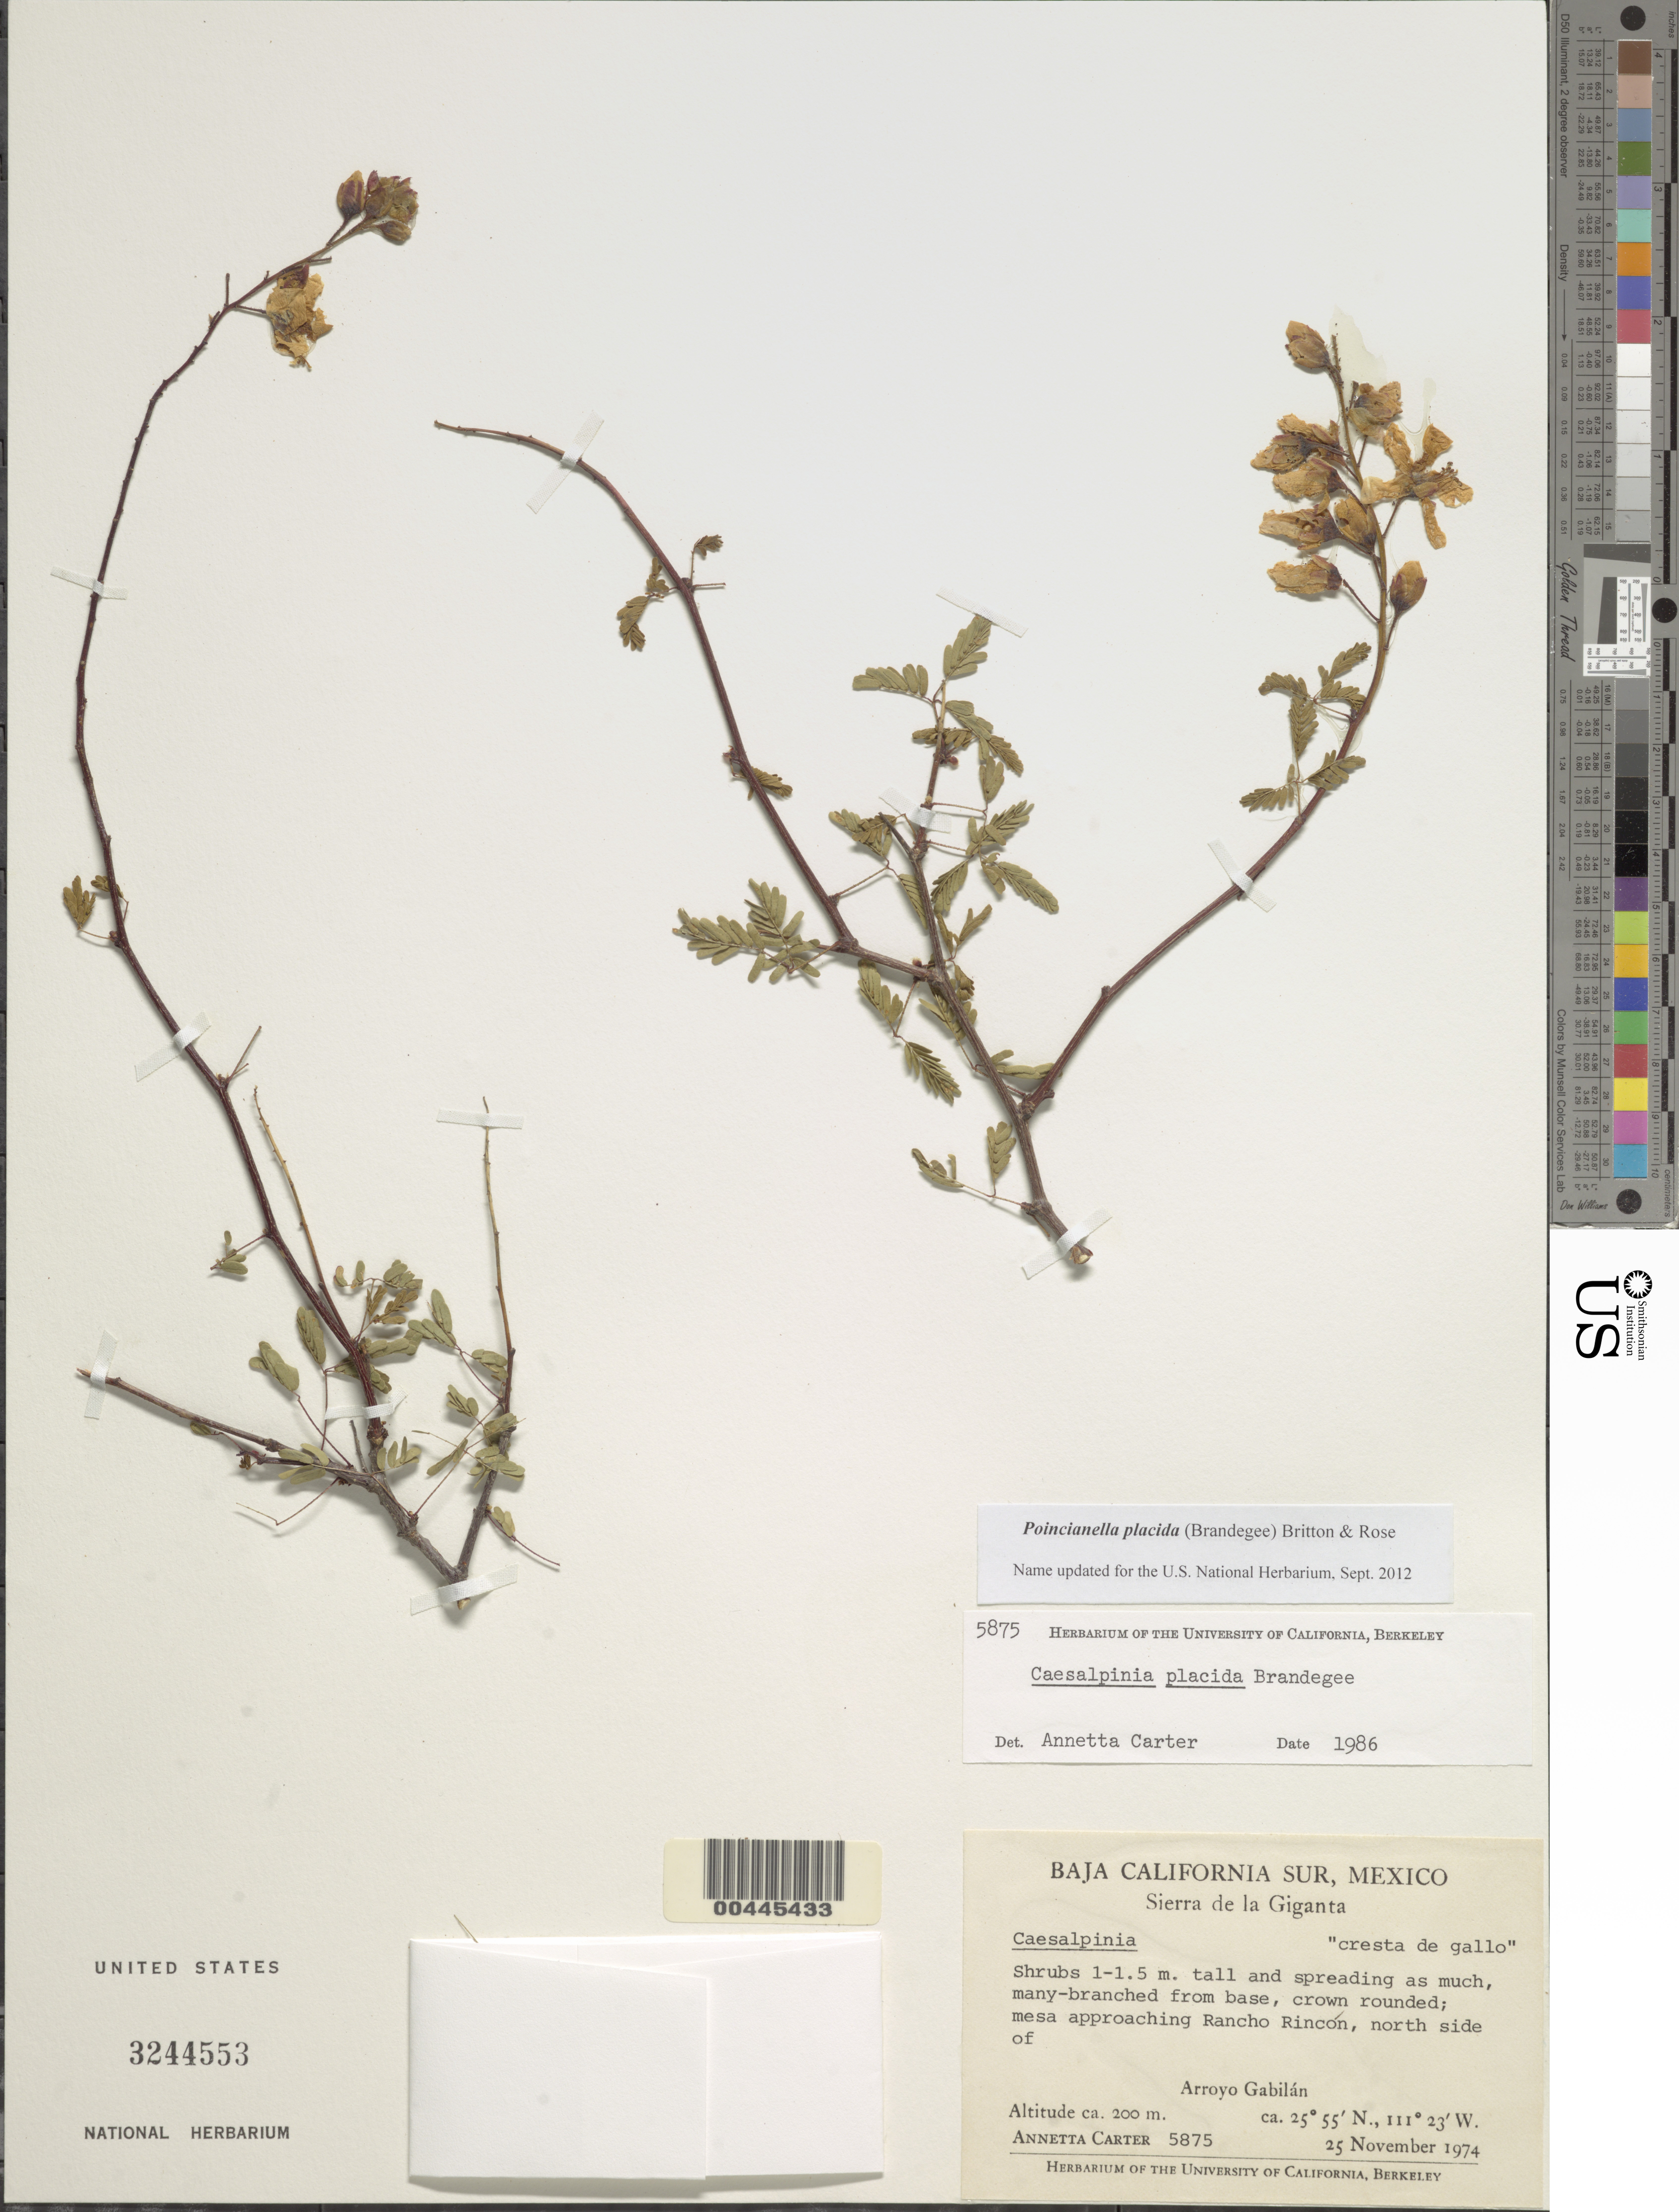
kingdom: Plantae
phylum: Tracheophyta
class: Magnoliopsida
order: Fabales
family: Fabaceae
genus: Erythrostemon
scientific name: Erythrostemon placidus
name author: (K. Brandegee) Gagnon & G.P. Lewis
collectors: A. M. Carter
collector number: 5875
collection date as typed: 25 Nov 1974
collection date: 1974-11-25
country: Mexico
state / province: Baja California Sur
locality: Sierra de la Giganta, Rancho Rincon, N side of Arroyo Gabilan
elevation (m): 200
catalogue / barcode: US 3244553